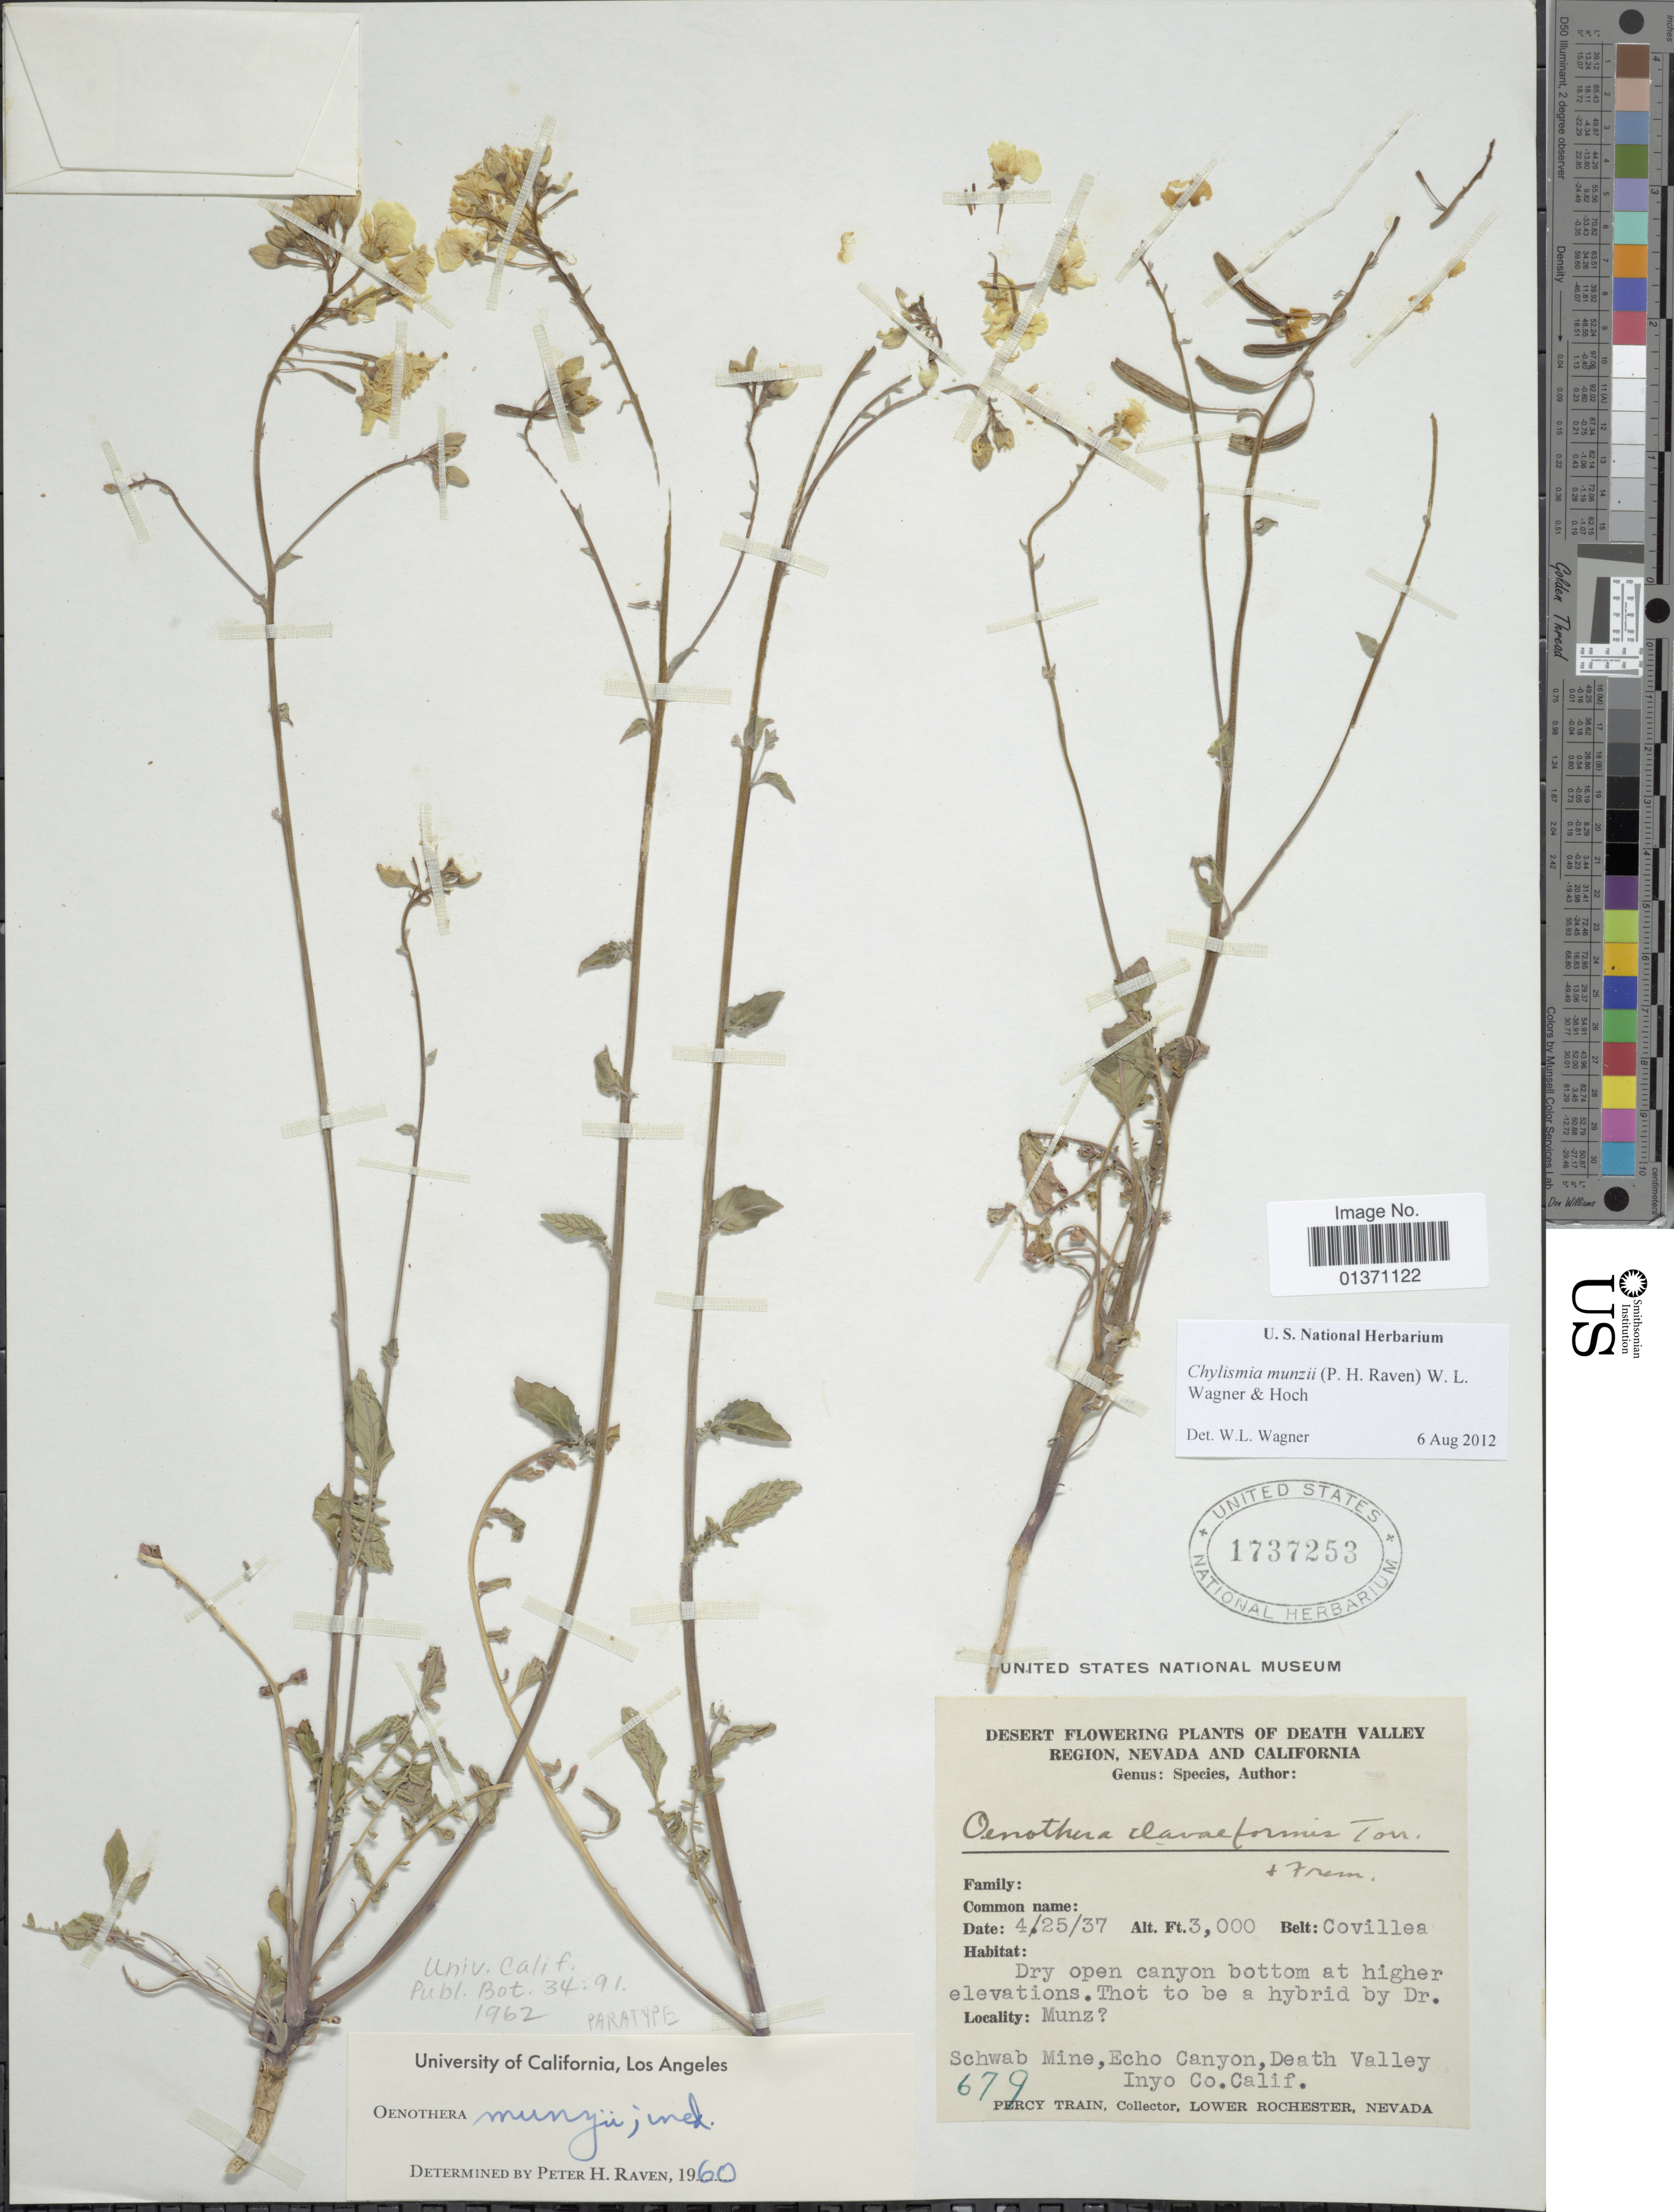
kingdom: Plantae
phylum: Tracheophyta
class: Magnoliopsida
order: Myrtales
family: Onagraceae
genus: Chylismia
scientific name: Chylismia munzii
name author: (P.H. Raven) W.L. Wagner & Hoch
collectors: P. Train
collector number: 679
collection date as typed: Transcribed d/m/y: 25/4/37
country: United States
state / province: California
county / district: Inyo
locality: Desert Flowering Plants of Death Valley Region, Nevada and California, Belt: Covillea, Schwab Mine, Echo Canyon, Death Valley, Inyo Co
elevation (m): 914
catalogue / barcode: US 1737253